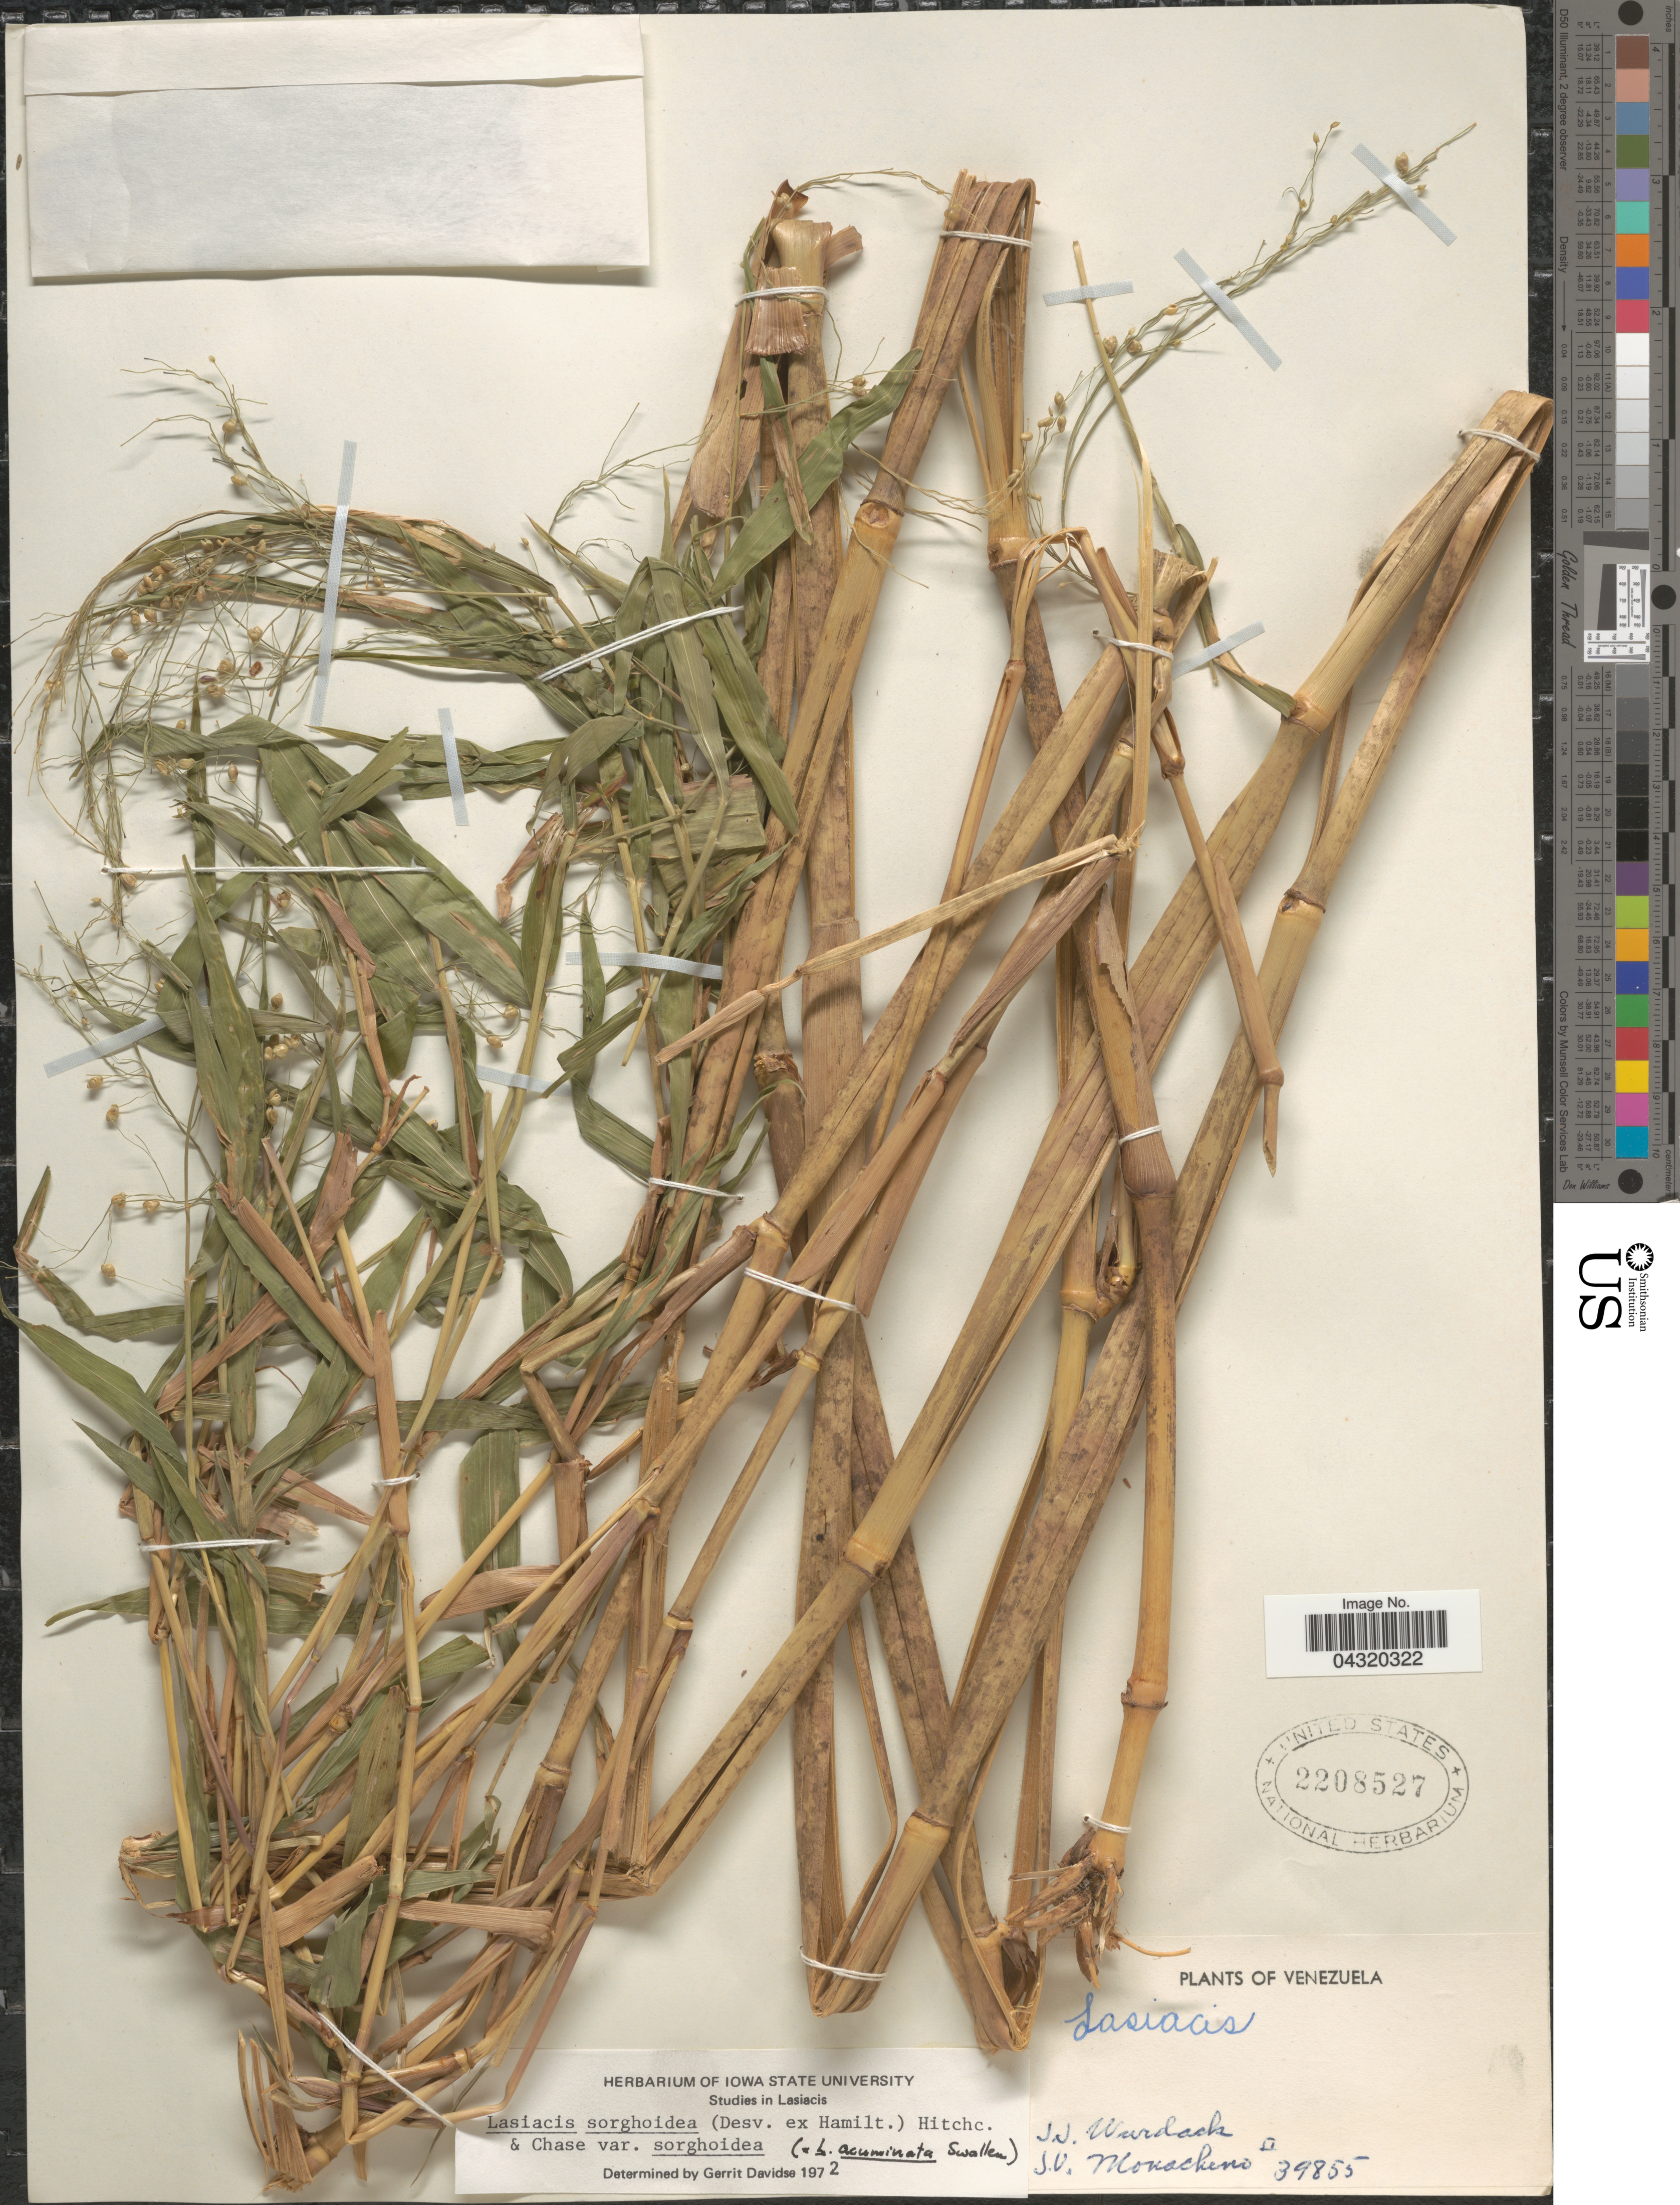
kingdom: Plantae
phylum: Tracheophyta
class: Liliopsida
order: Poales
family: Poaceae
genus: Lasiacis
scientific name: Lasiacis sorghoidea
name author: (Desv. ex Ham.) Hitchc. & Chase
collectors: J. J. Wurdack & J. V. Monachino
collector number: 39855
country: Venezuela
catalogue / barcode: US 2208527